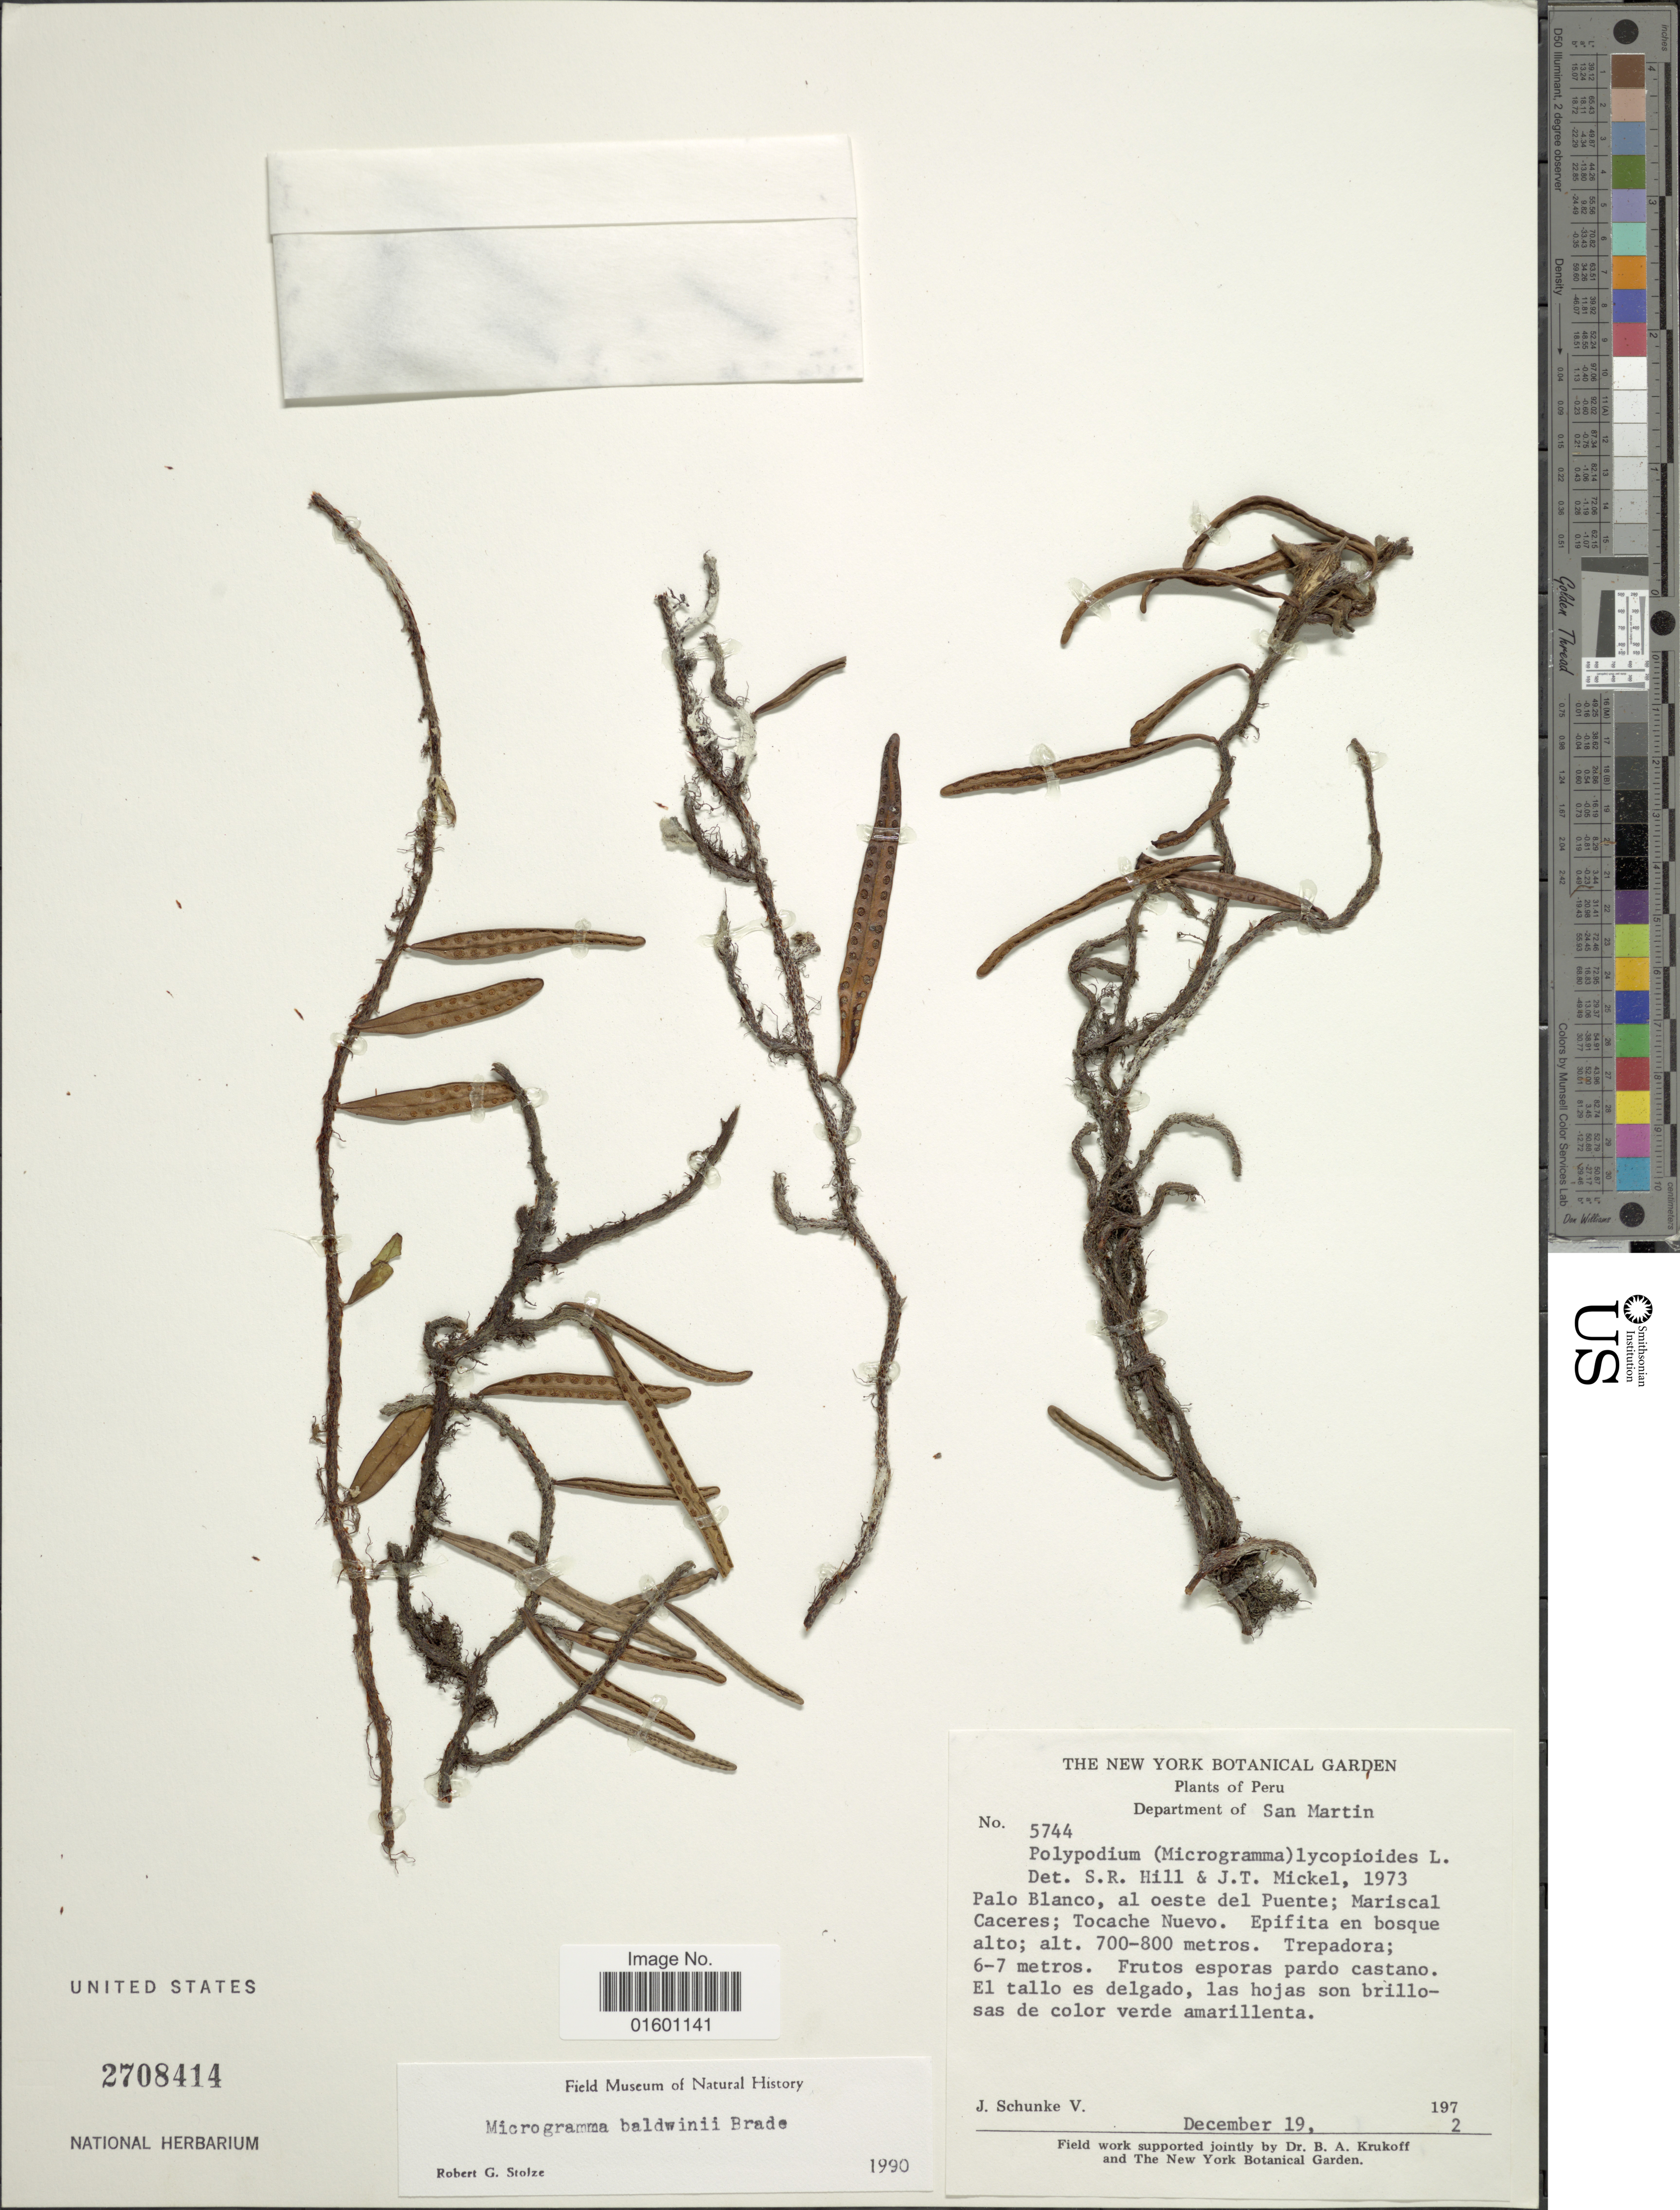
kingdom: Plantae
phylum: Tracheophyta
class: Polypodiopsida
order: Polypodiales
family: Polypodiaceae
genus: Microgramma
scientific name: Microgramma baldwinii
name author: Brade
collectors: J. Schunke Vigo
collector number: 5744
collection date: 1972-12-19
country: Peru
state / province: San Martín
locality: Palo Blanco, al oeste del Puente; Mariscal Caceres; Tocache Nuevo. Epifita en bosque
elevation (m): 700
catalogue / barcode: US 2708414